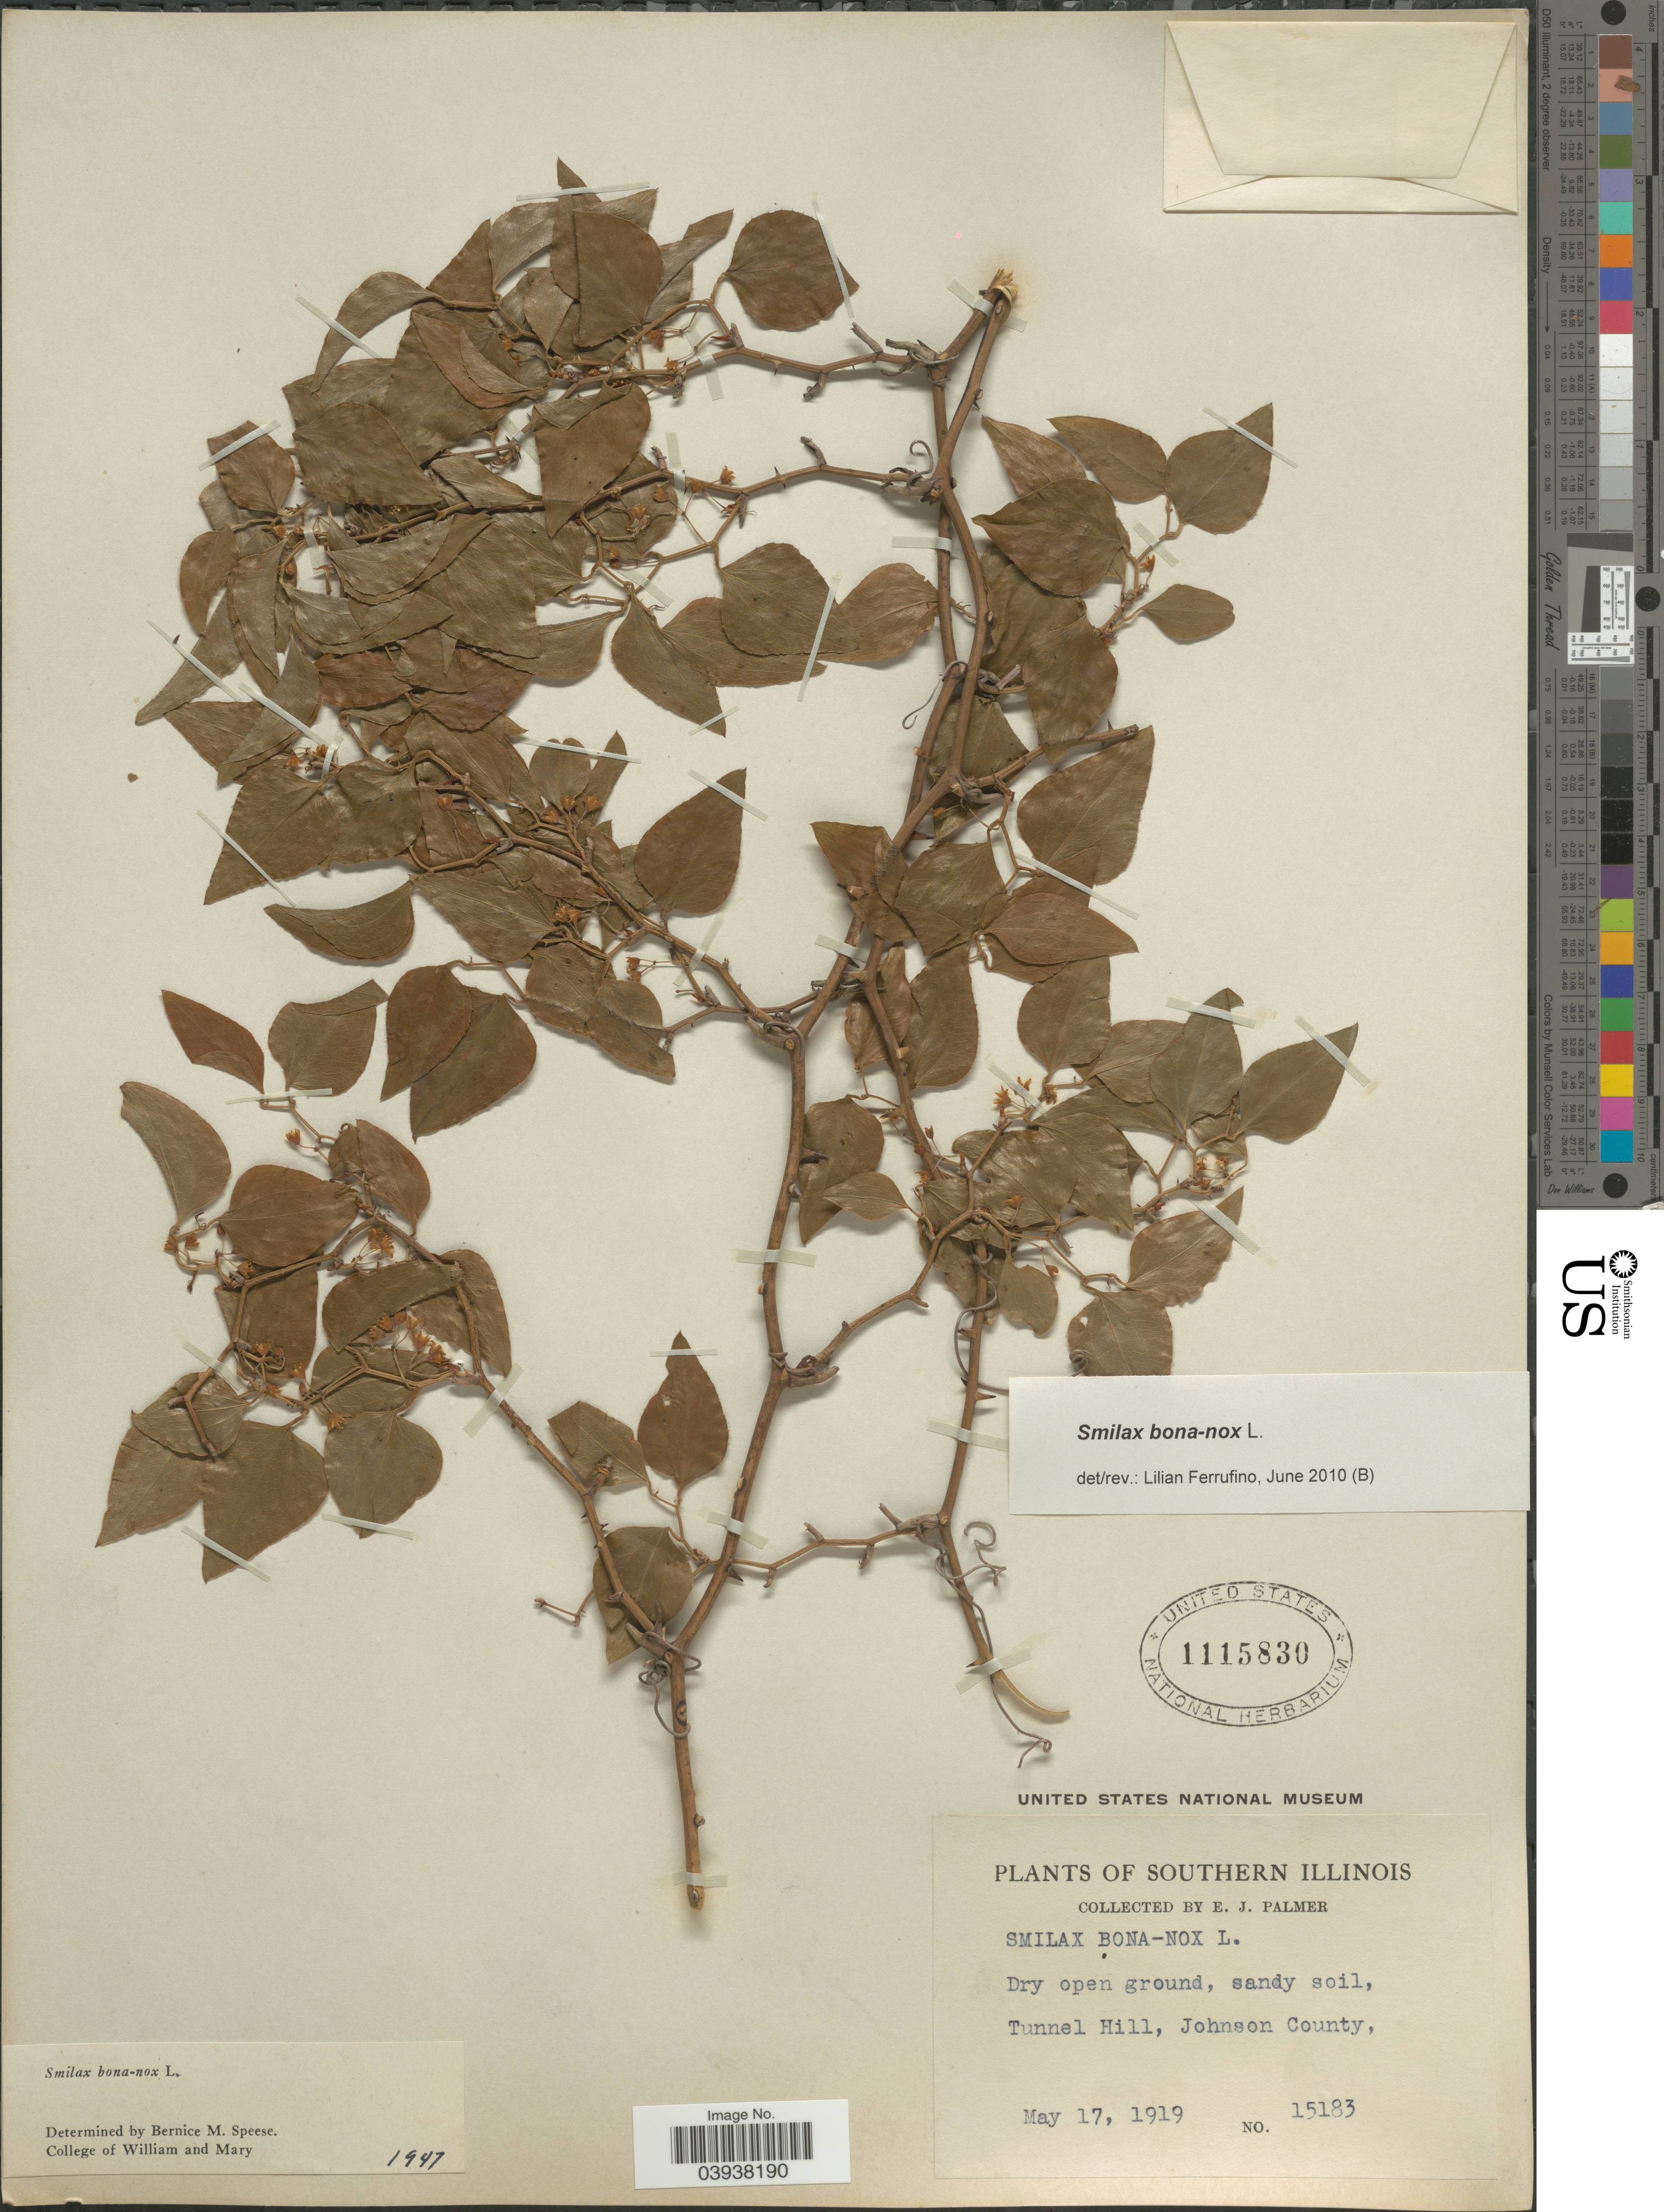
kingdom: Plantae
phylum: Tracheophyta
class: Liliopsida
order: Liliales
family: Smilacaceae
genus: Smilax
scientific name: Smilax bona-nox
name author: L.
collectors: E. J. Palmer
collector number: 15183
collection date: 1919-05-17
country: United States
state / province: Illinois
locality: Southern Illinois. Dry open ground, sandy soil, Tunnel Hill, Johnson County.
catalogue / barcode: US 1115830